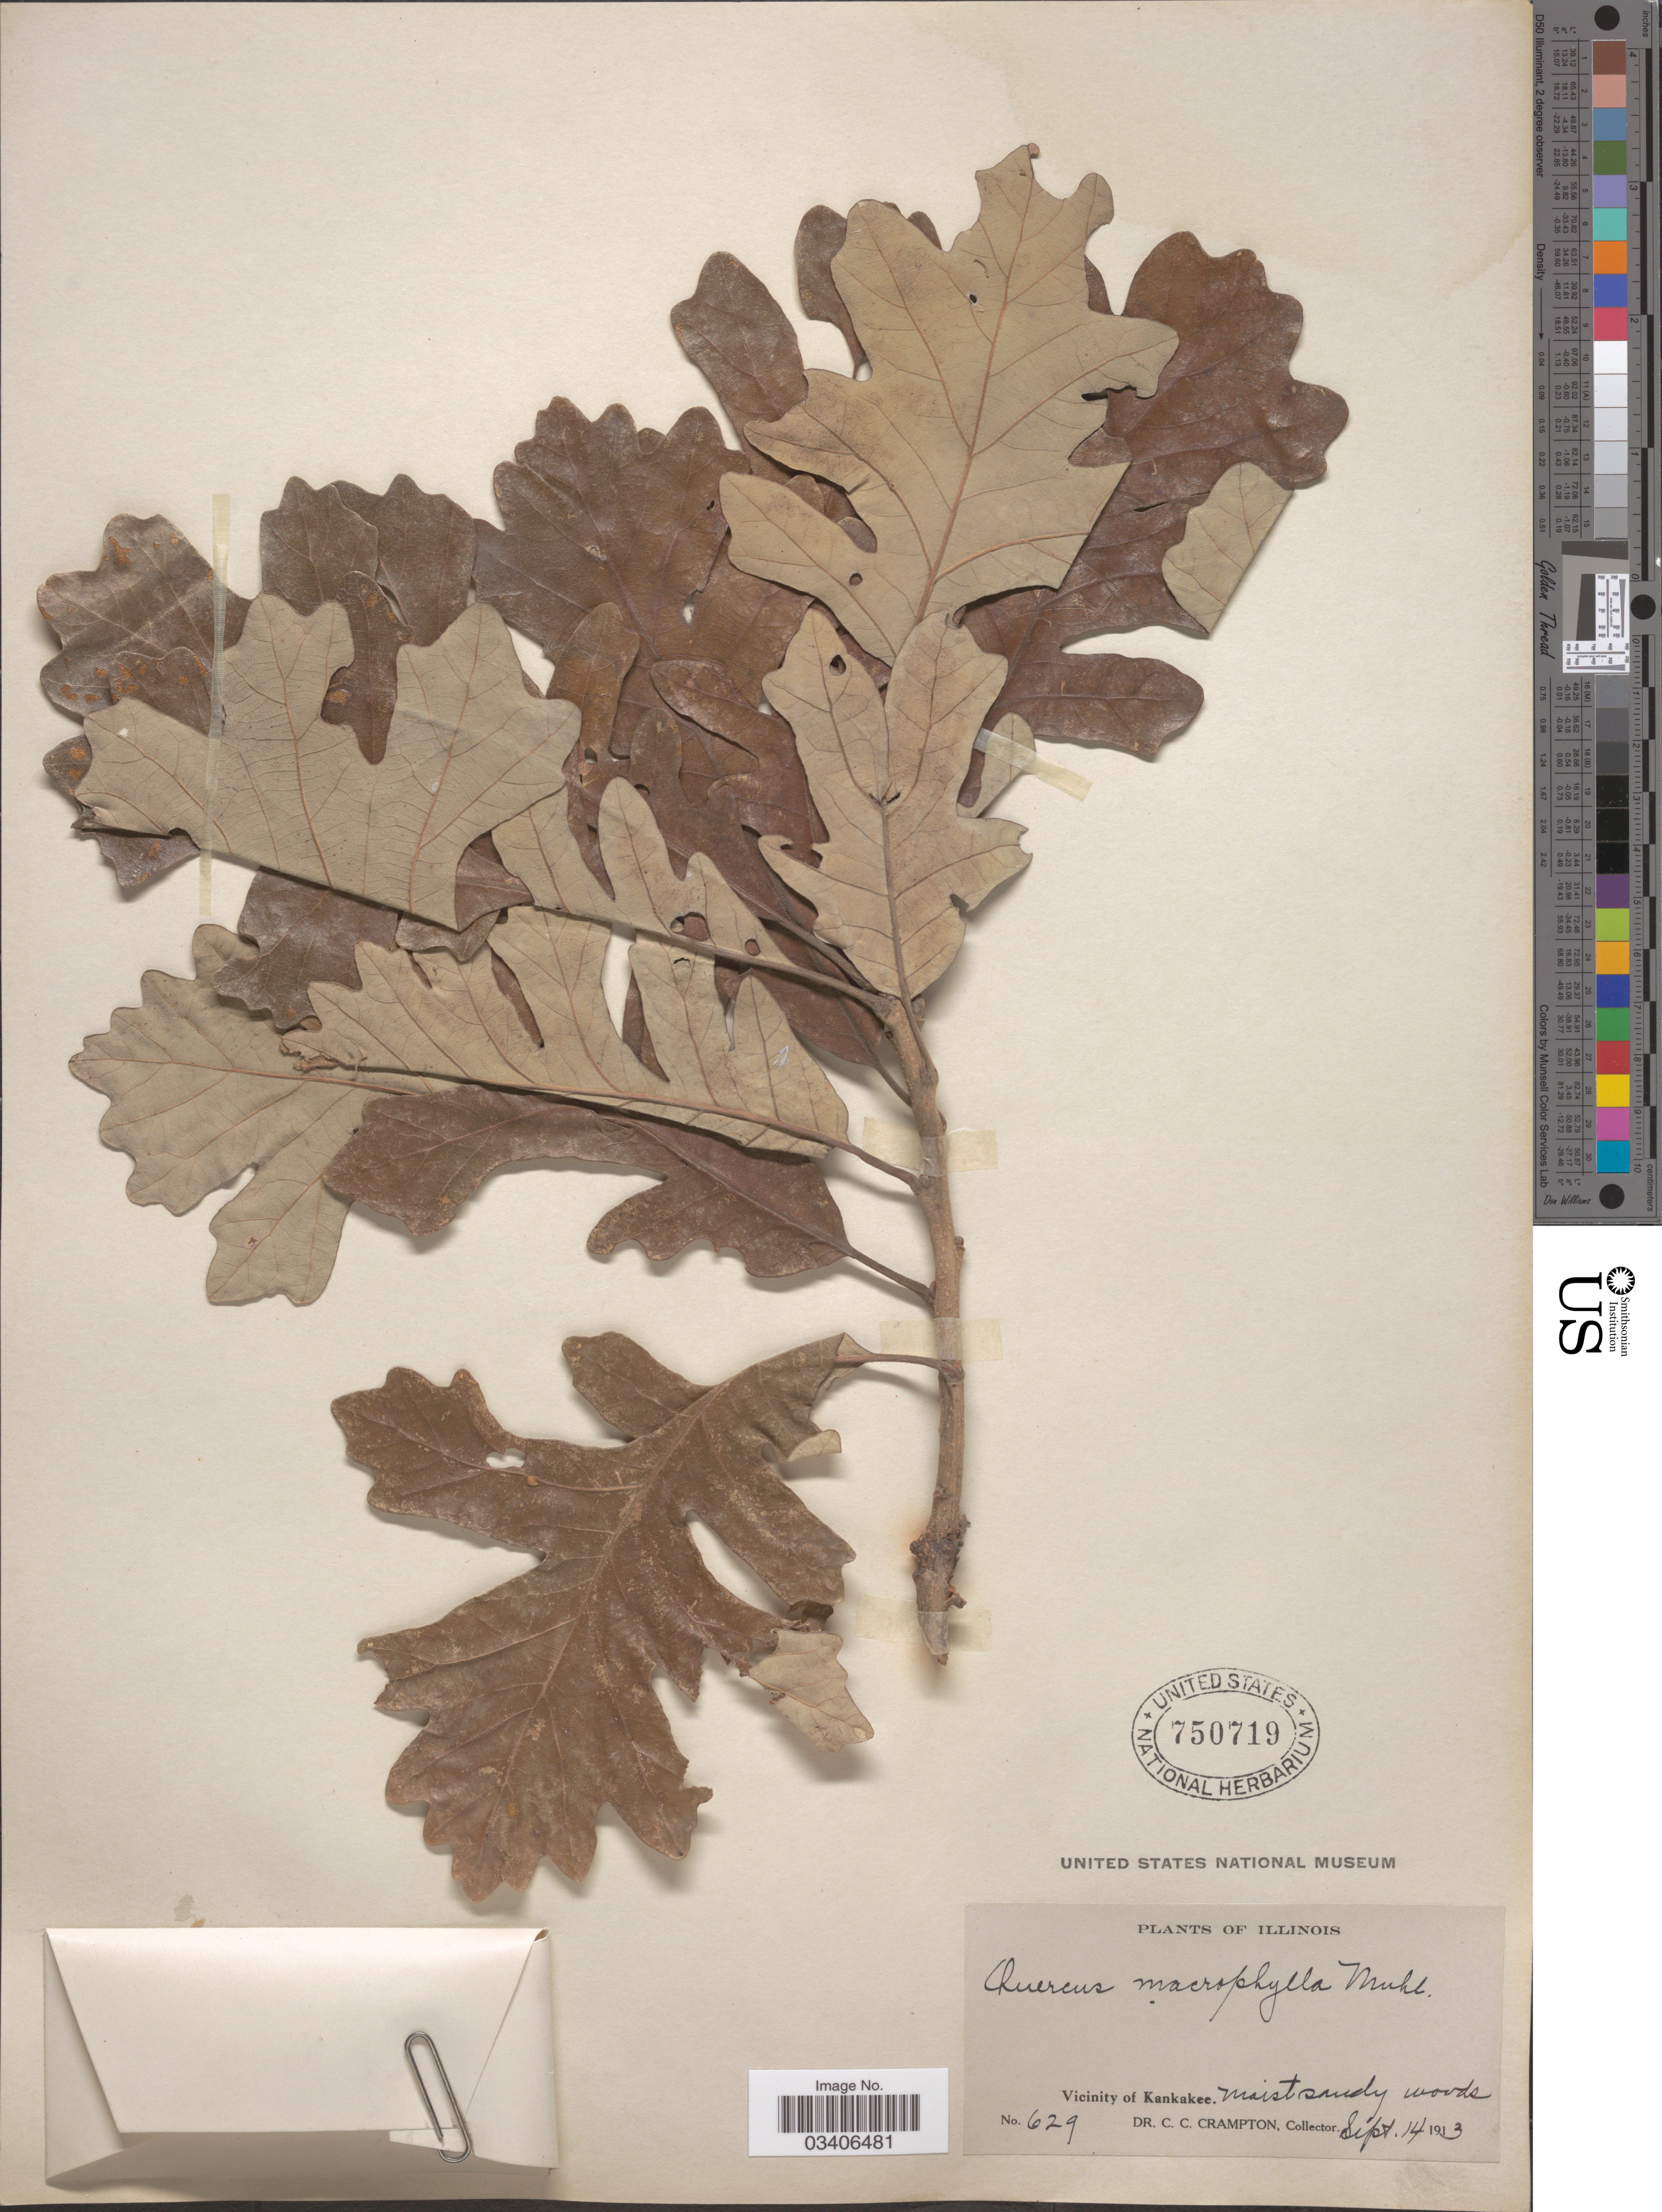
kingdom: Plantae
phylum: Tracheophyta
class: Magnoliopsida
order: Fagales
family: Fagaceae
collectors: C. Crampton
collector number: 629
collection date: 1913-09-14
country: United States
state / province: Illinois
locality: Vicinity of Kankakee.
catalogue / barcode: US 750719